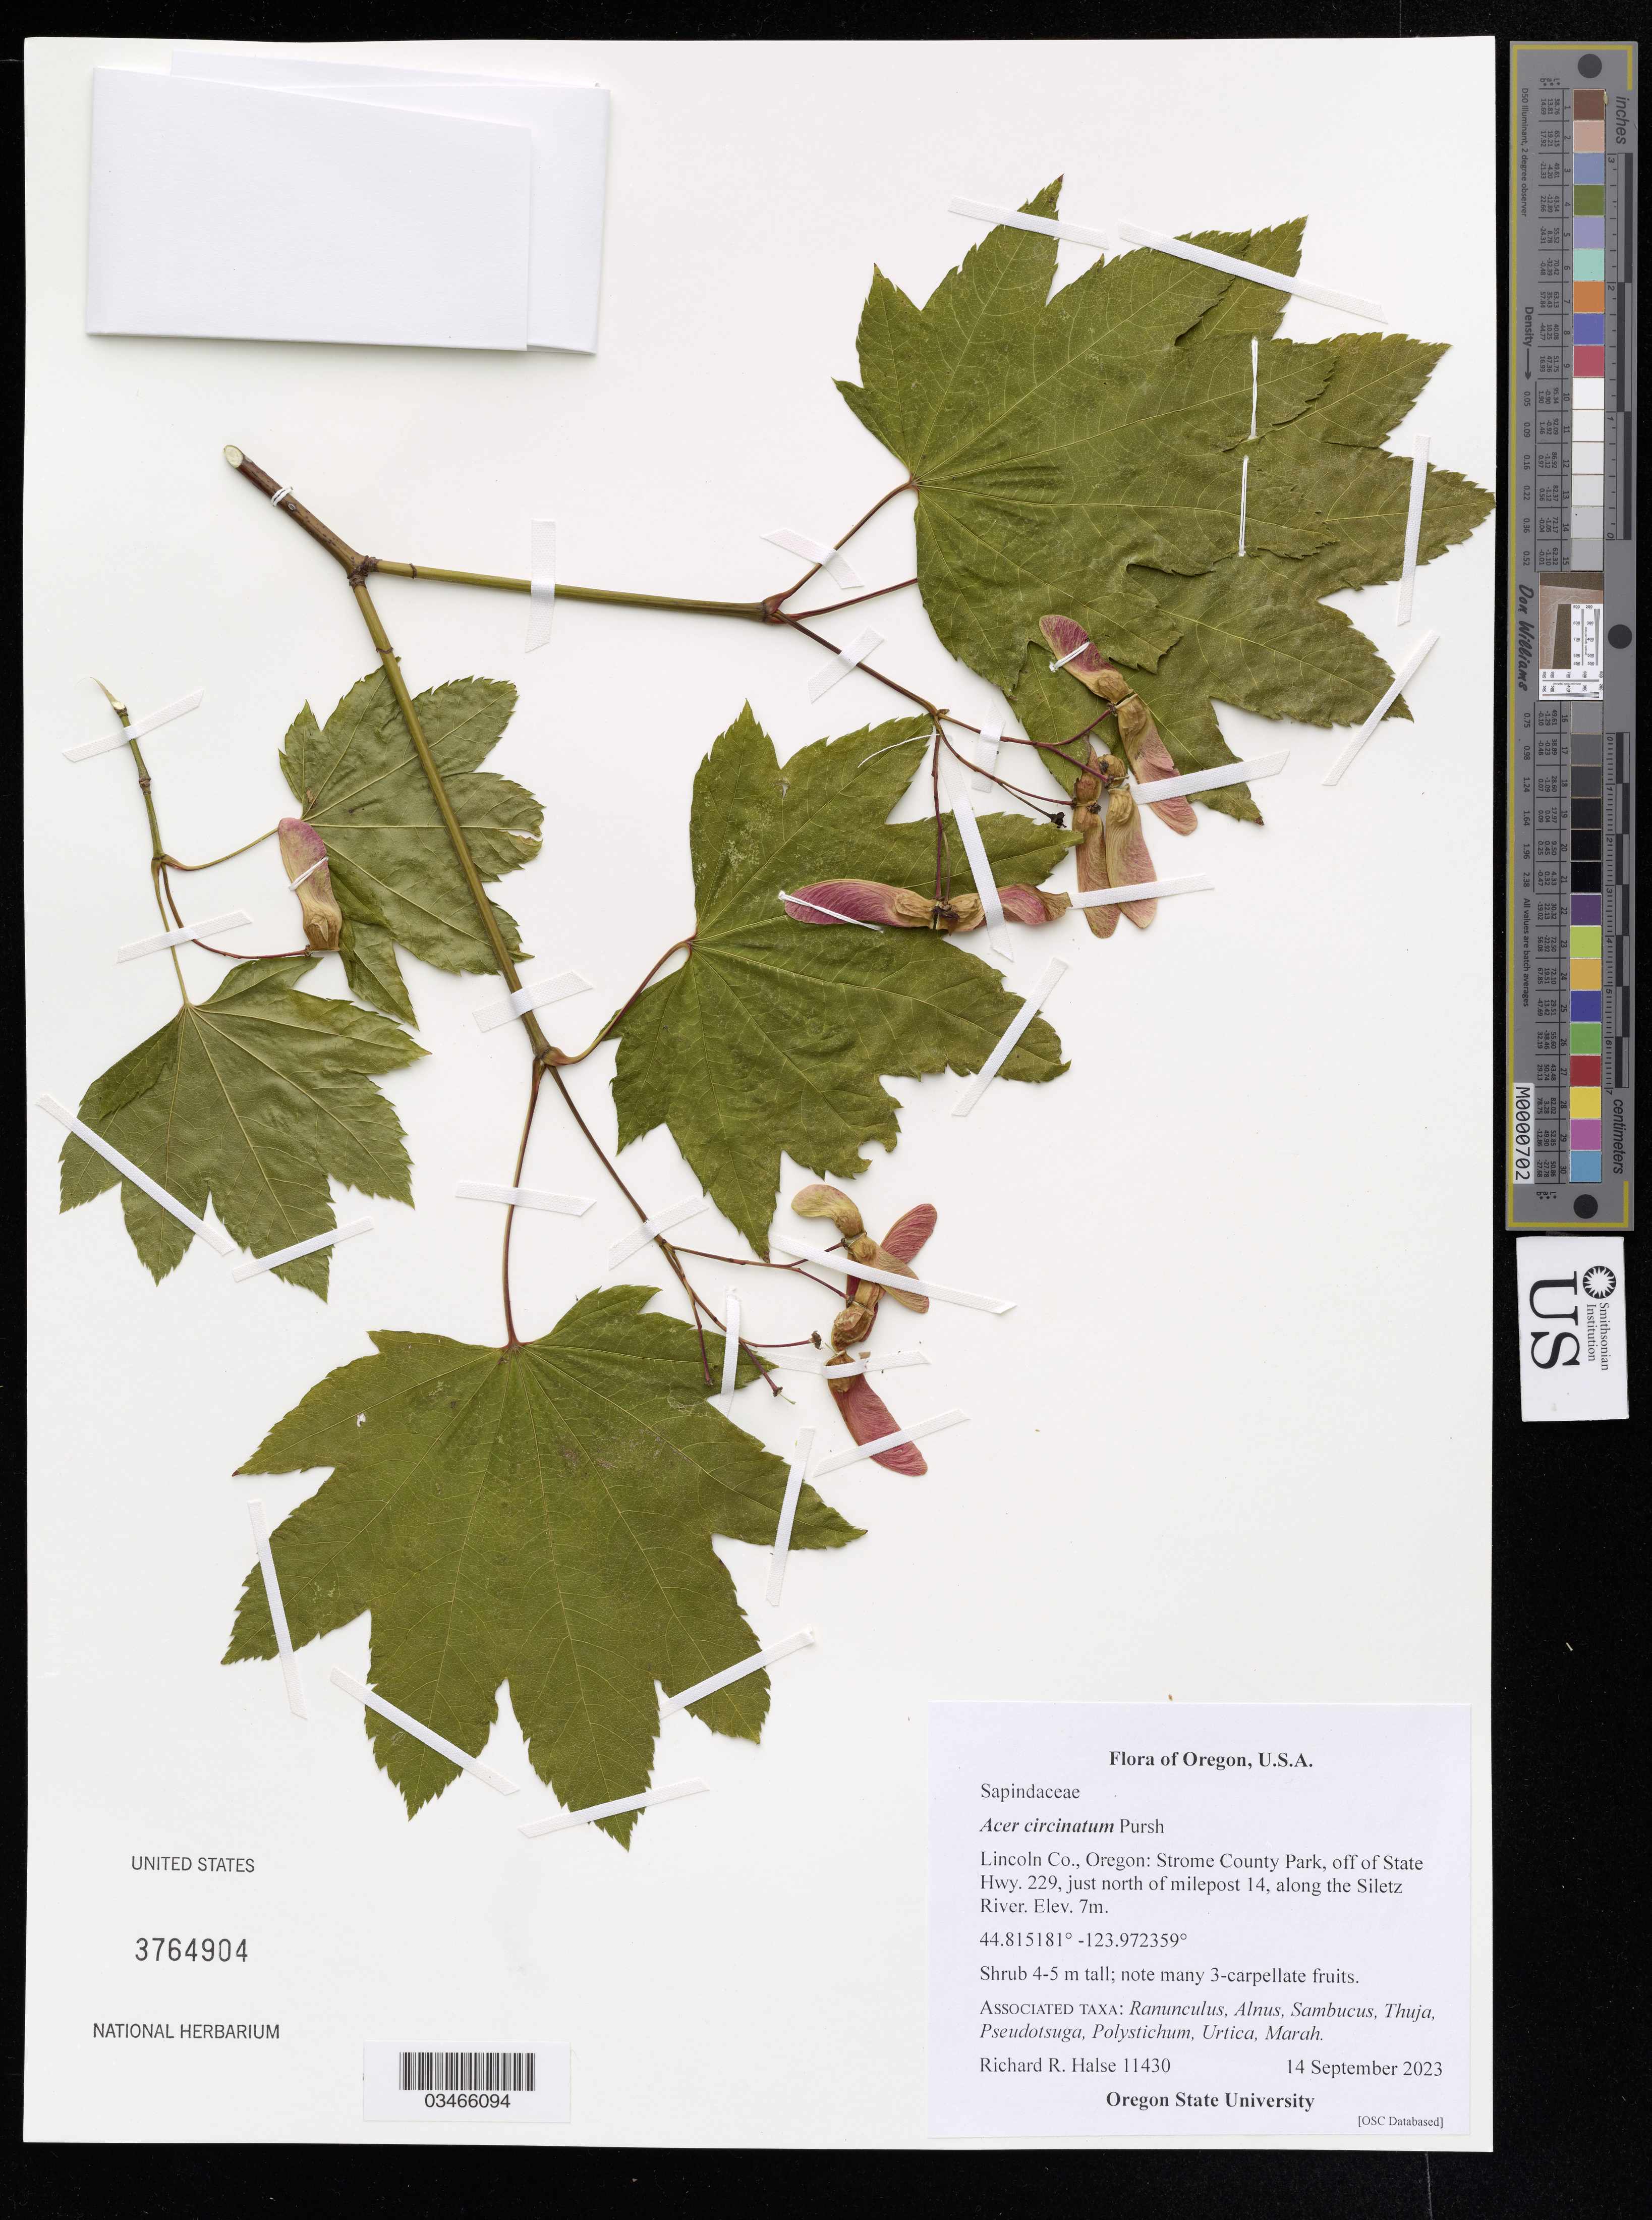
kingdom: Plantae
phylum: Tracheophyta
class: Magnoliopsida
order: Sapindales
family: Sapindaceae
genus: Acer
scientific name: Acer circinatum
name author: Pursh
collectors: R. Halse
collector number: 11430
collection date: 2023-09-14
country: United States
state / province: Oregon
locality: Lincoln Co. Strome County Park, off of State Hwy. 229, just north of milepost 14, along the Siletz River.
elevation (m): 7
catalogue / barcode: US 3764904